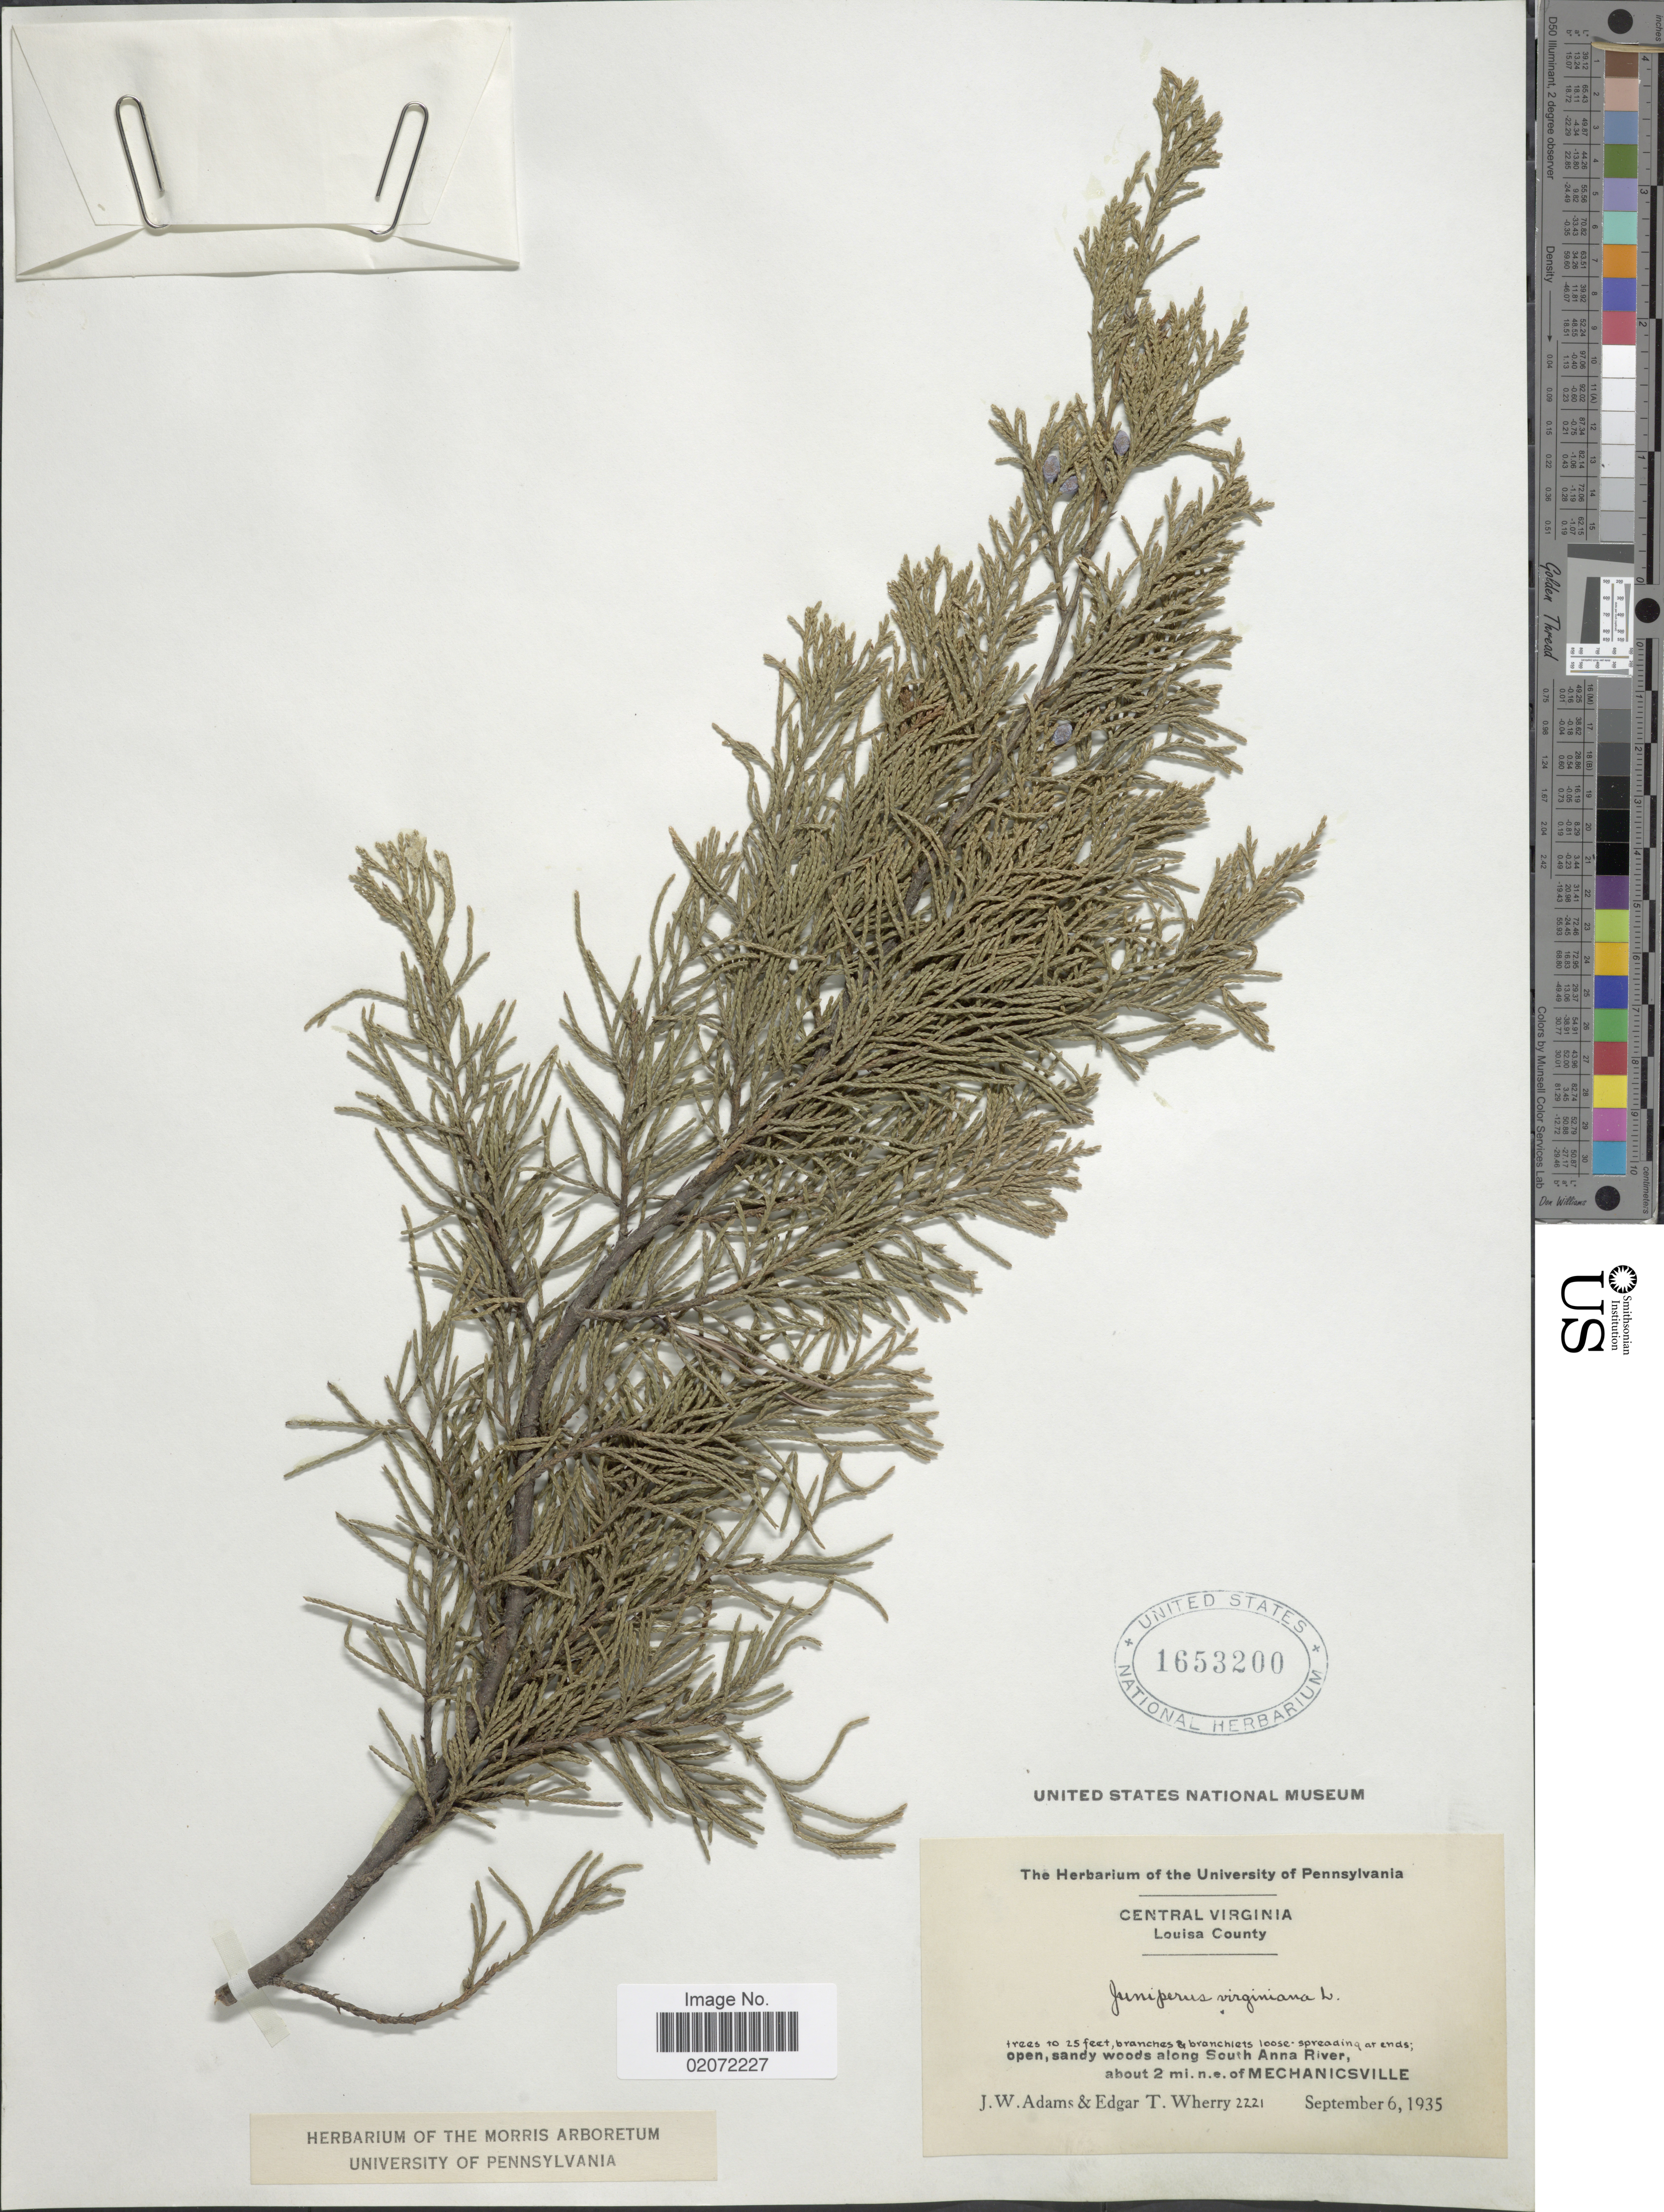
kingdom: Plantae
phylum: Tracheophyta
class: Pinopsida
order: Pinales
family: Cupressaceae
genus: Juniperus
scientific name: Juniperus virginiana var. pyramidalis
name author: Carrière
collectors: J. Adams & E. T. Wherry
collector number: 2221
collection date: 1935-09-06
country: United States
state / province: Virginia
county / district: Louisa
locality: Central Virginia Sandy woods along south Anna Rivera about 2 mi. n.e. Mechanicsville.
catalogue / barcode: US 1653200